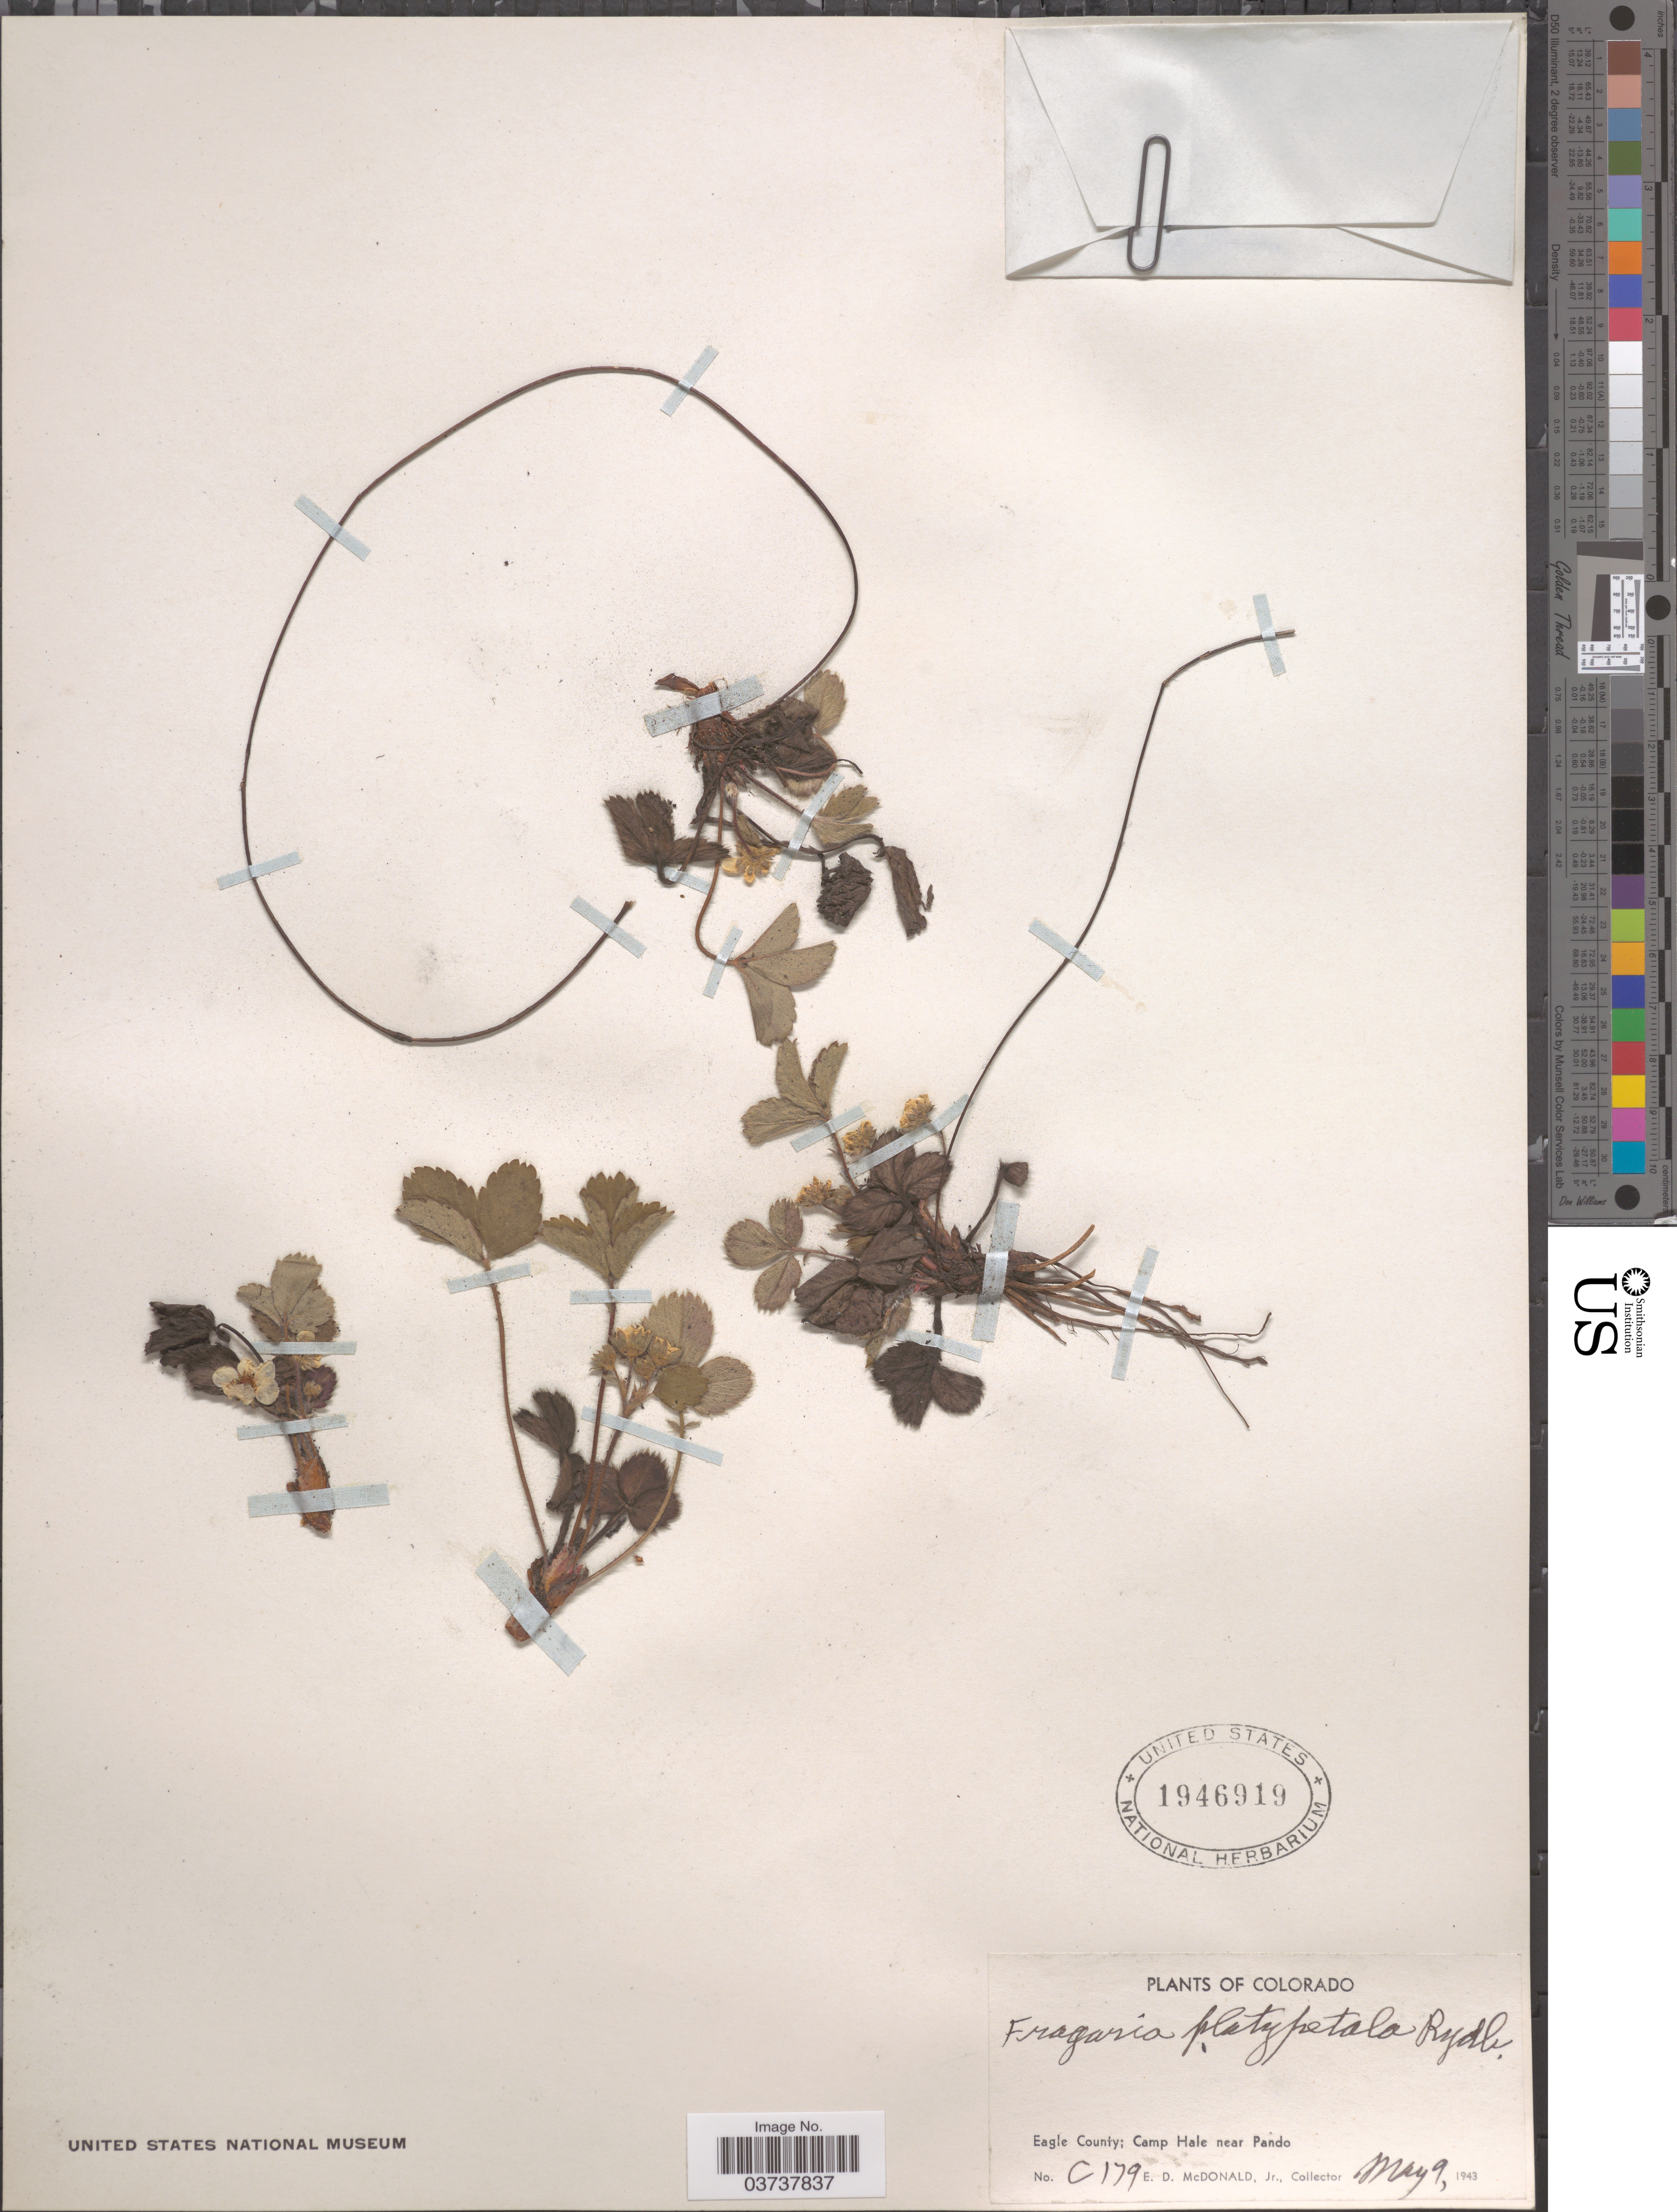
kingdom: Plantae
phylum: Tracheophyta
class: Magnoliopsida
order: Rosales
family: Rosaceae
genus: Fragaria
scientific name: Fragaria virginiana subsp. platypetala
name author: (Rydb.) Staudt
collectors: E. D. McDonald Jr.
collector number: C179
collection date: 1943-05-09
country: United States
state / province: Colorado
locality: Eagle County; Camp Hale near Pando.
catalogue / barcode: US 1946919